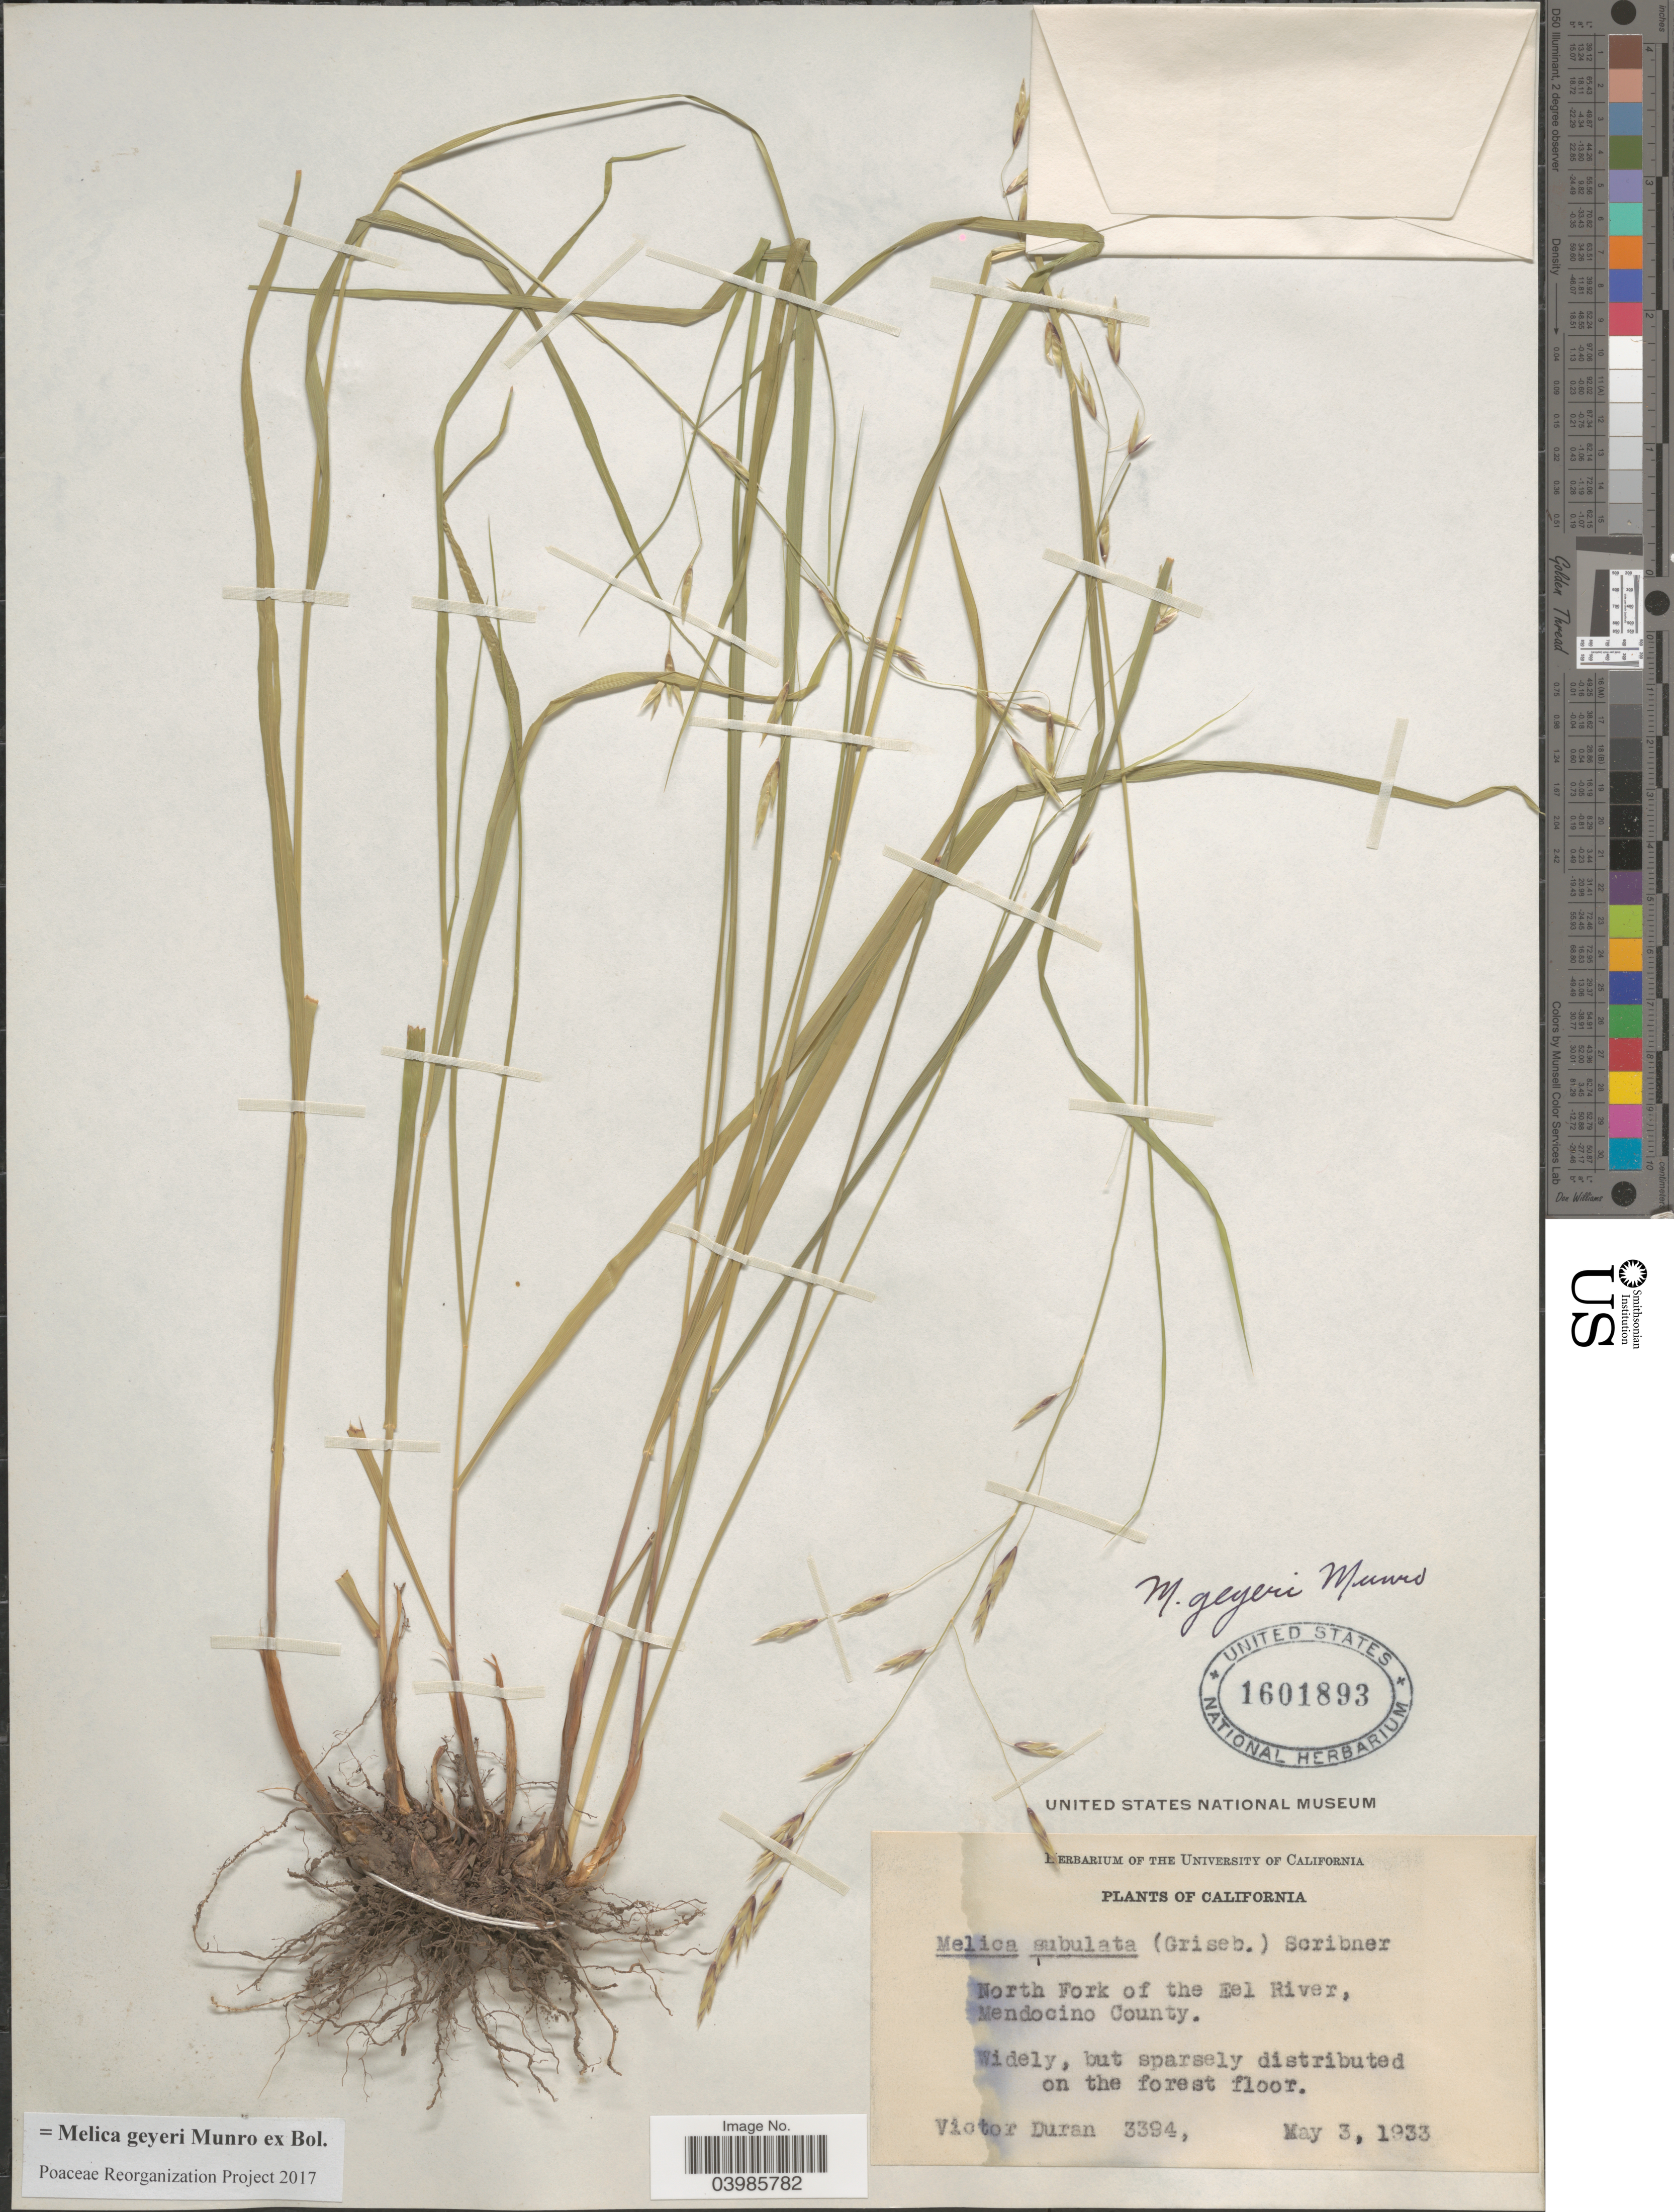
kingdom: Plantae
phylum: Tracheophyta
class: Liliopsida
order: Poales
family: Poaceae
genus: Melica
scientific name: Melica geyeri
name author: Munro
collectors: V. Duran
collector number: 3394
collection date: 1933-05-03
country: United States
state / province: California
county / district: Mendocino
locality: North Fork of the Eel River, Mendocino County.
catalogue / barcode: US 1601893